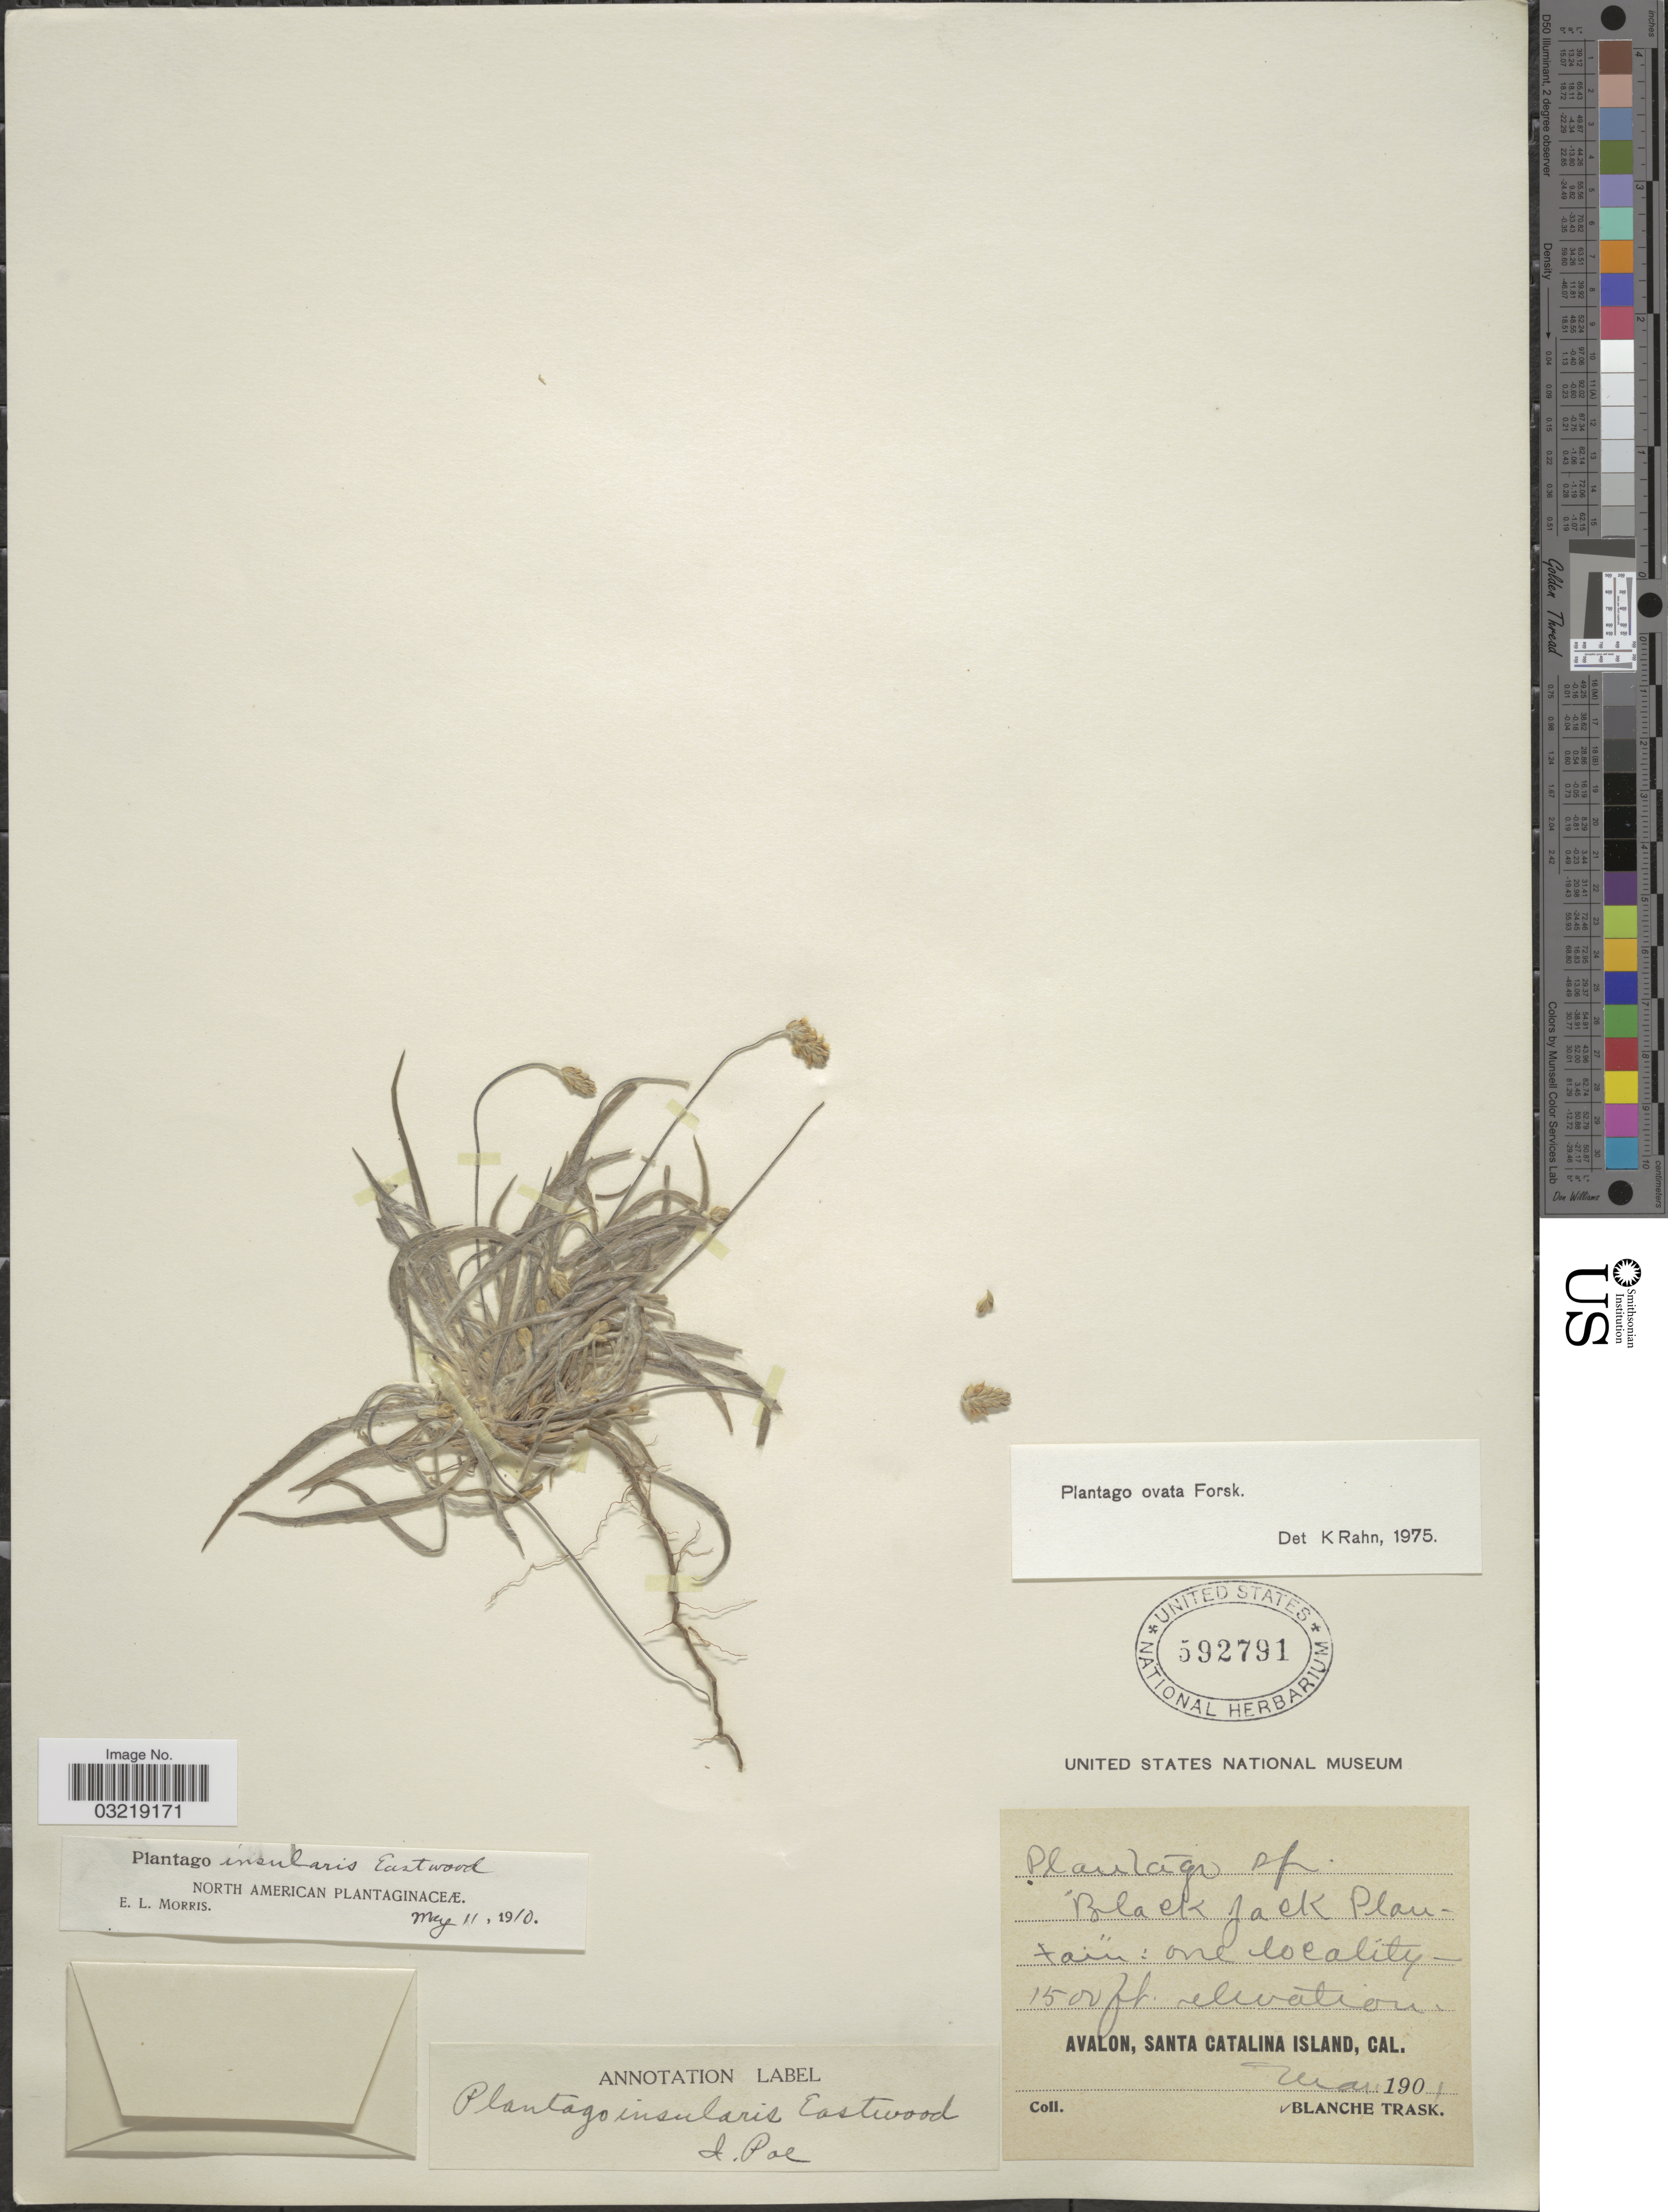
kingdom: Plantae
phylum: Tracheophyta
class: Magnoliopsida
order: Lamiales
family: Plantaginaceae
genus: Plantago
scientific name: Plantago ovata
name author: Forssk.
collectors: B. Trask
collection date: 1901-03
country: United States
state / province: California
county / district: Los Angeles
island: Santa Catalina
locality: Avalon, Santa Catalina Island.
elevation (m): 457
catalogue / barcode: US 592791